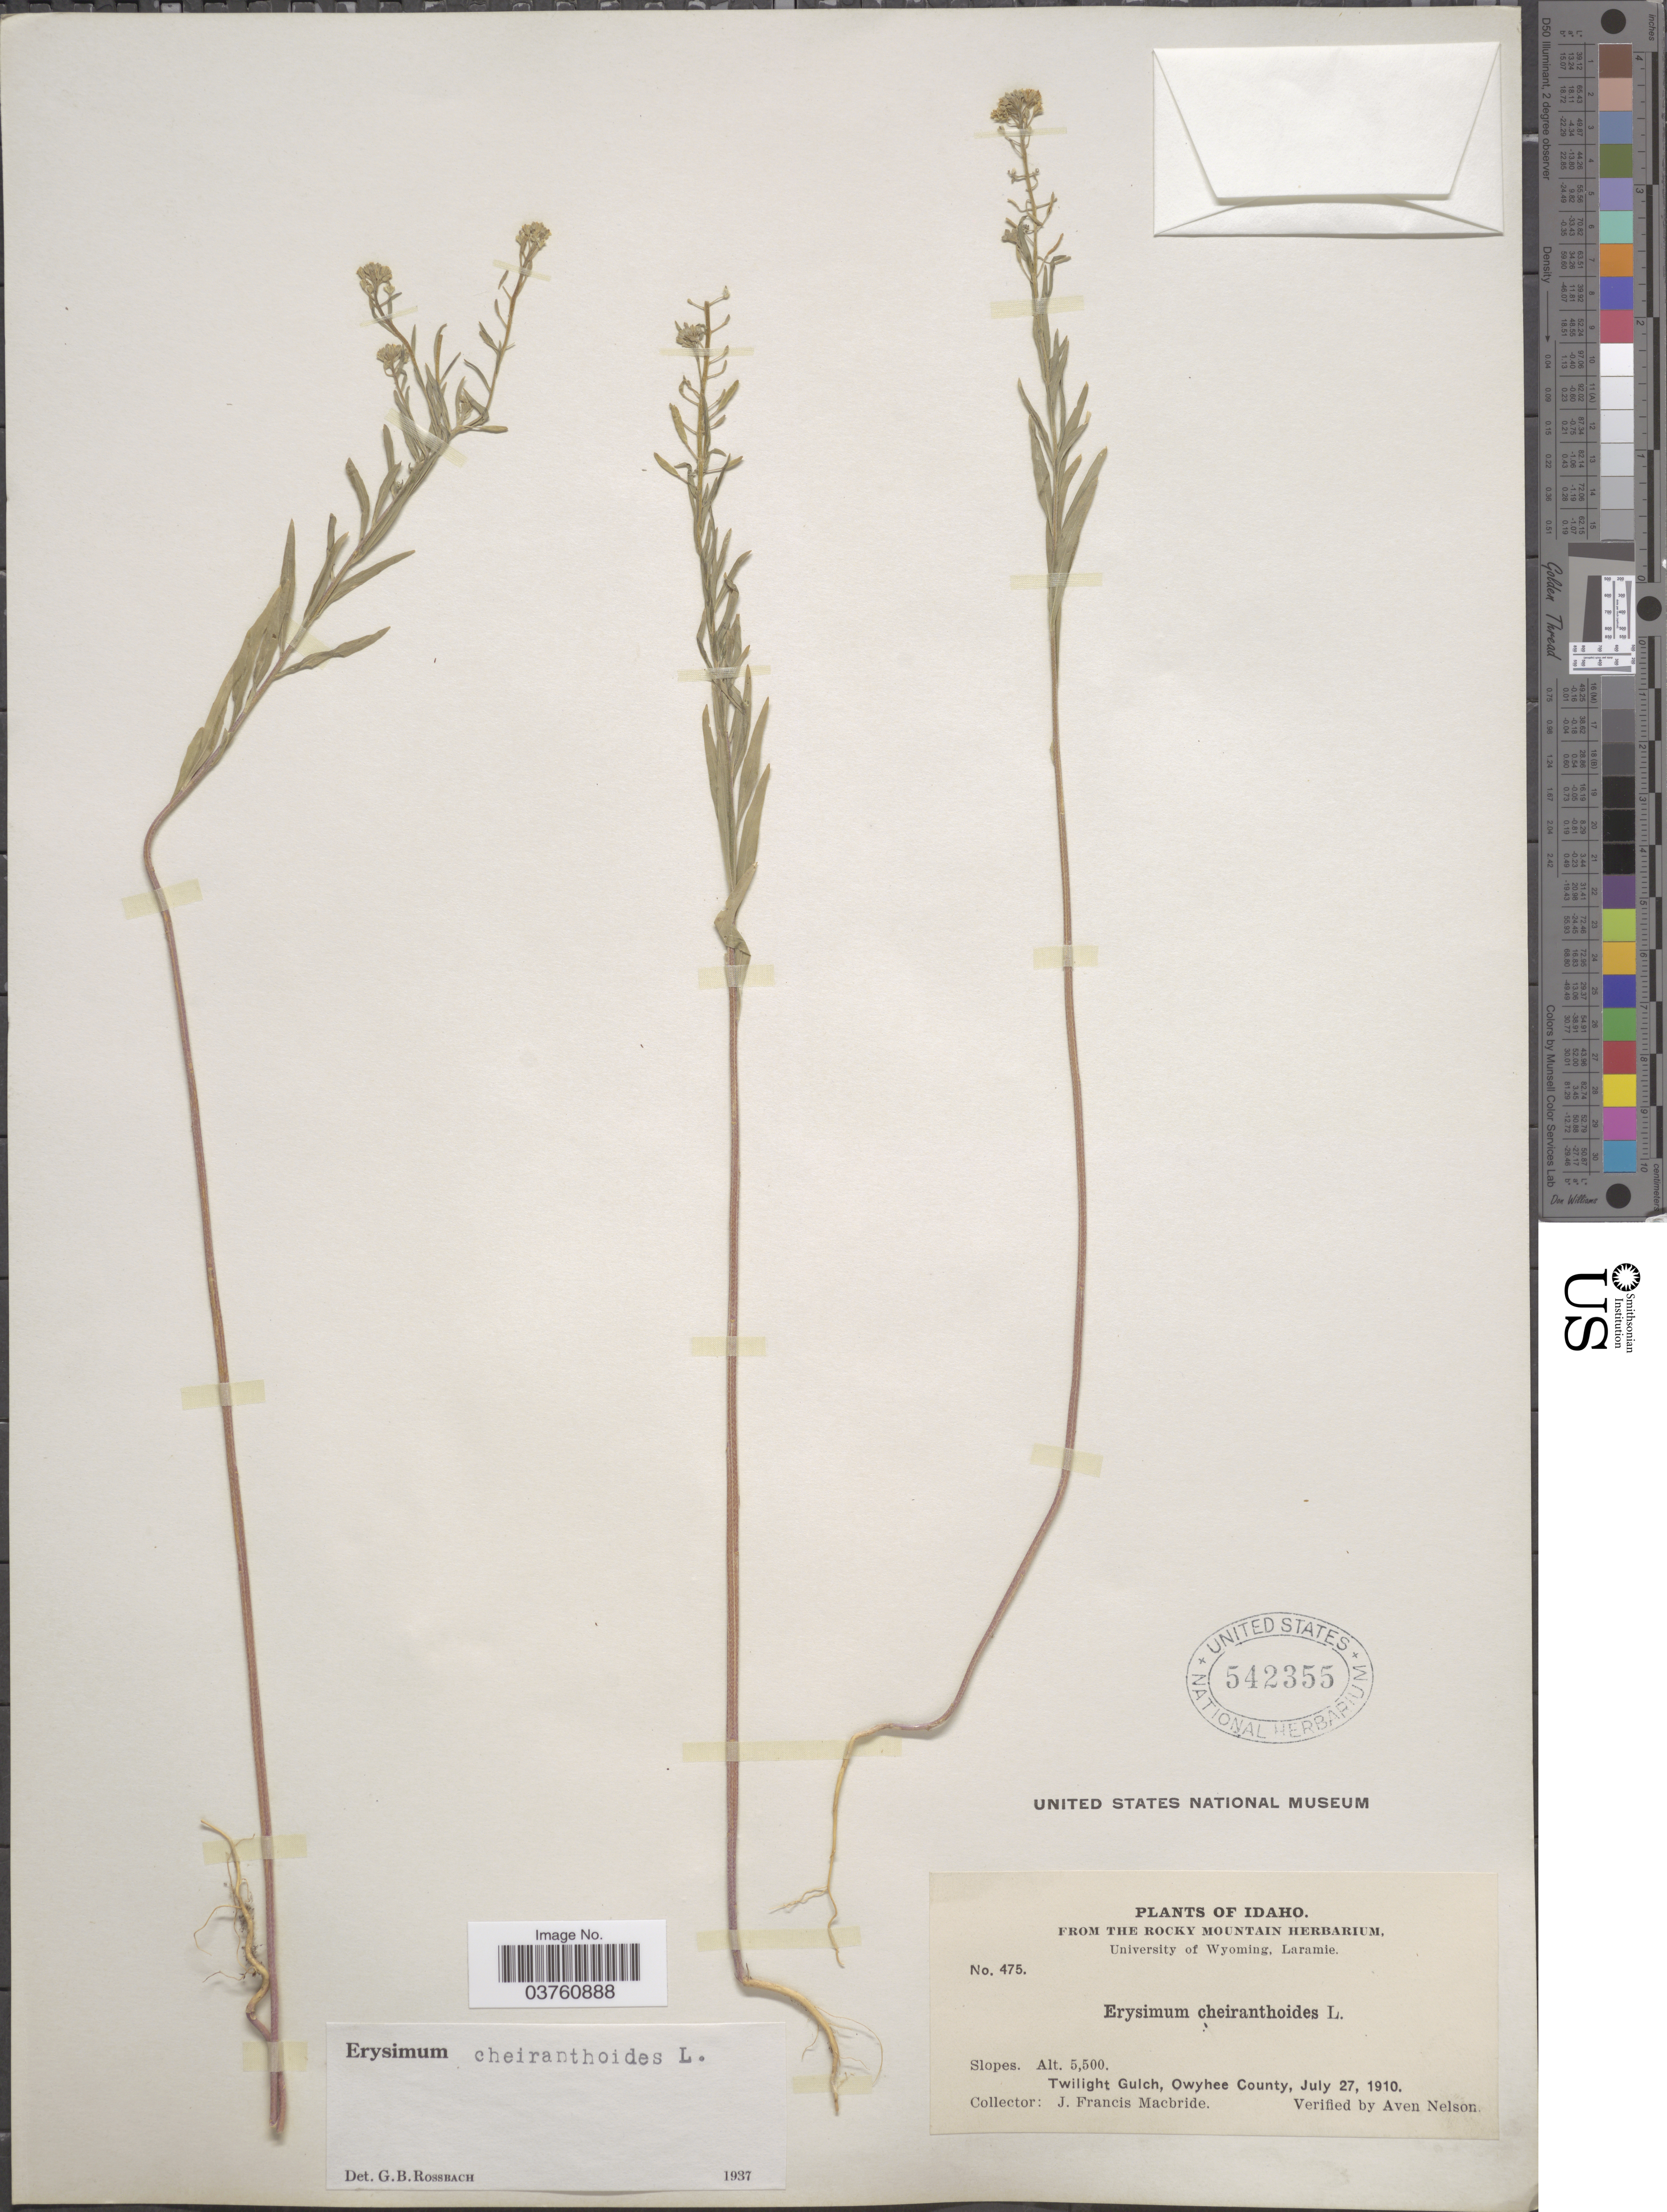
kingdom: Plantae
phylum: Tracheophyta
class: Magnoliopsida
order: Brassicales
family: Brassicaceae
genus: Erysimum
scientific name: Erysimum cheiranthoides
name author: L.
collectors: J. F. Macbride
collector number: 475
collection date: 1910-07-27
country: United States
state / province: Idaho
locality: Twilight Gulch, Owyhee County.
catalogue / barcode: US 542355